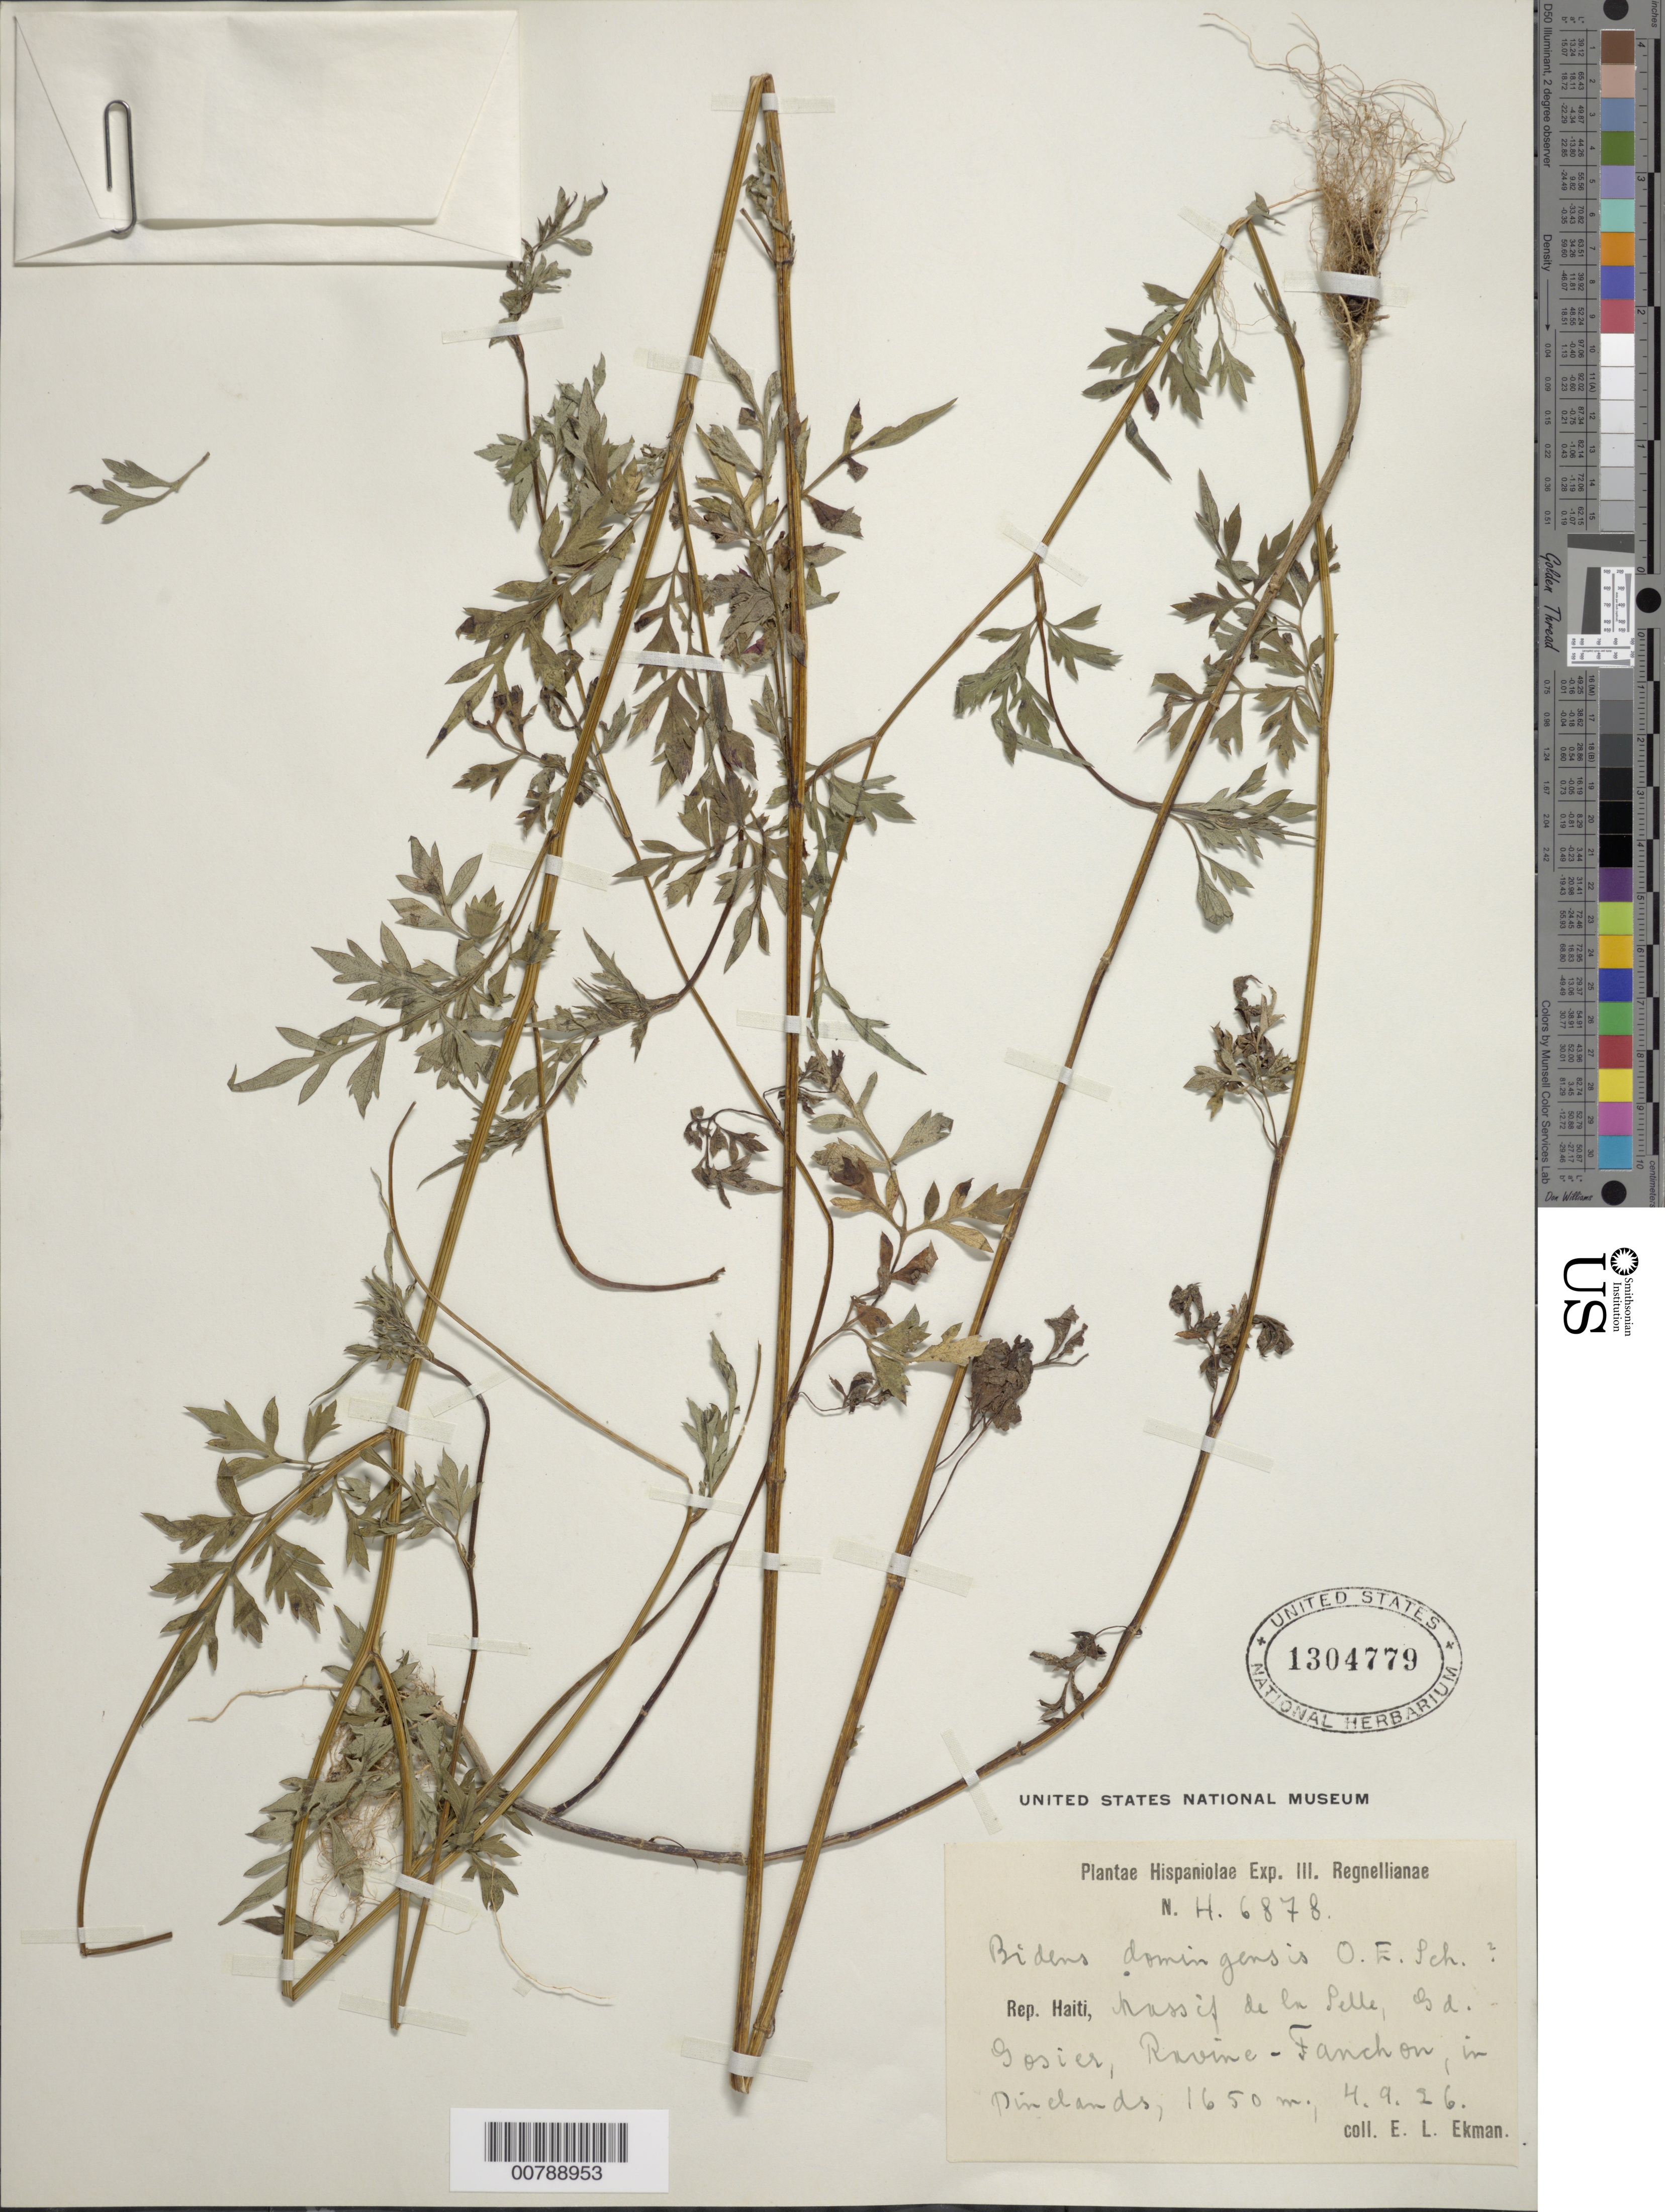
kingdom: Plantae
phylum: Tracheophyta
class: Magnoliopsida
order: Asterales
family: Asteraceae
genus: Bidens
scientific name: Bidens domingensis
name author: O.E. Schulz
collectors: E. L. Ekman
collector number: H 6878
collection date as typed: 04 Sep 1926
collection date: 1926-09-04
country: Haiti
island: Hispaniola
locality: Massif de la Selle, Ravine-Fanchon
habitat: Pinelands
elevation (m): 1650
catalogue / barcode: US 1304779